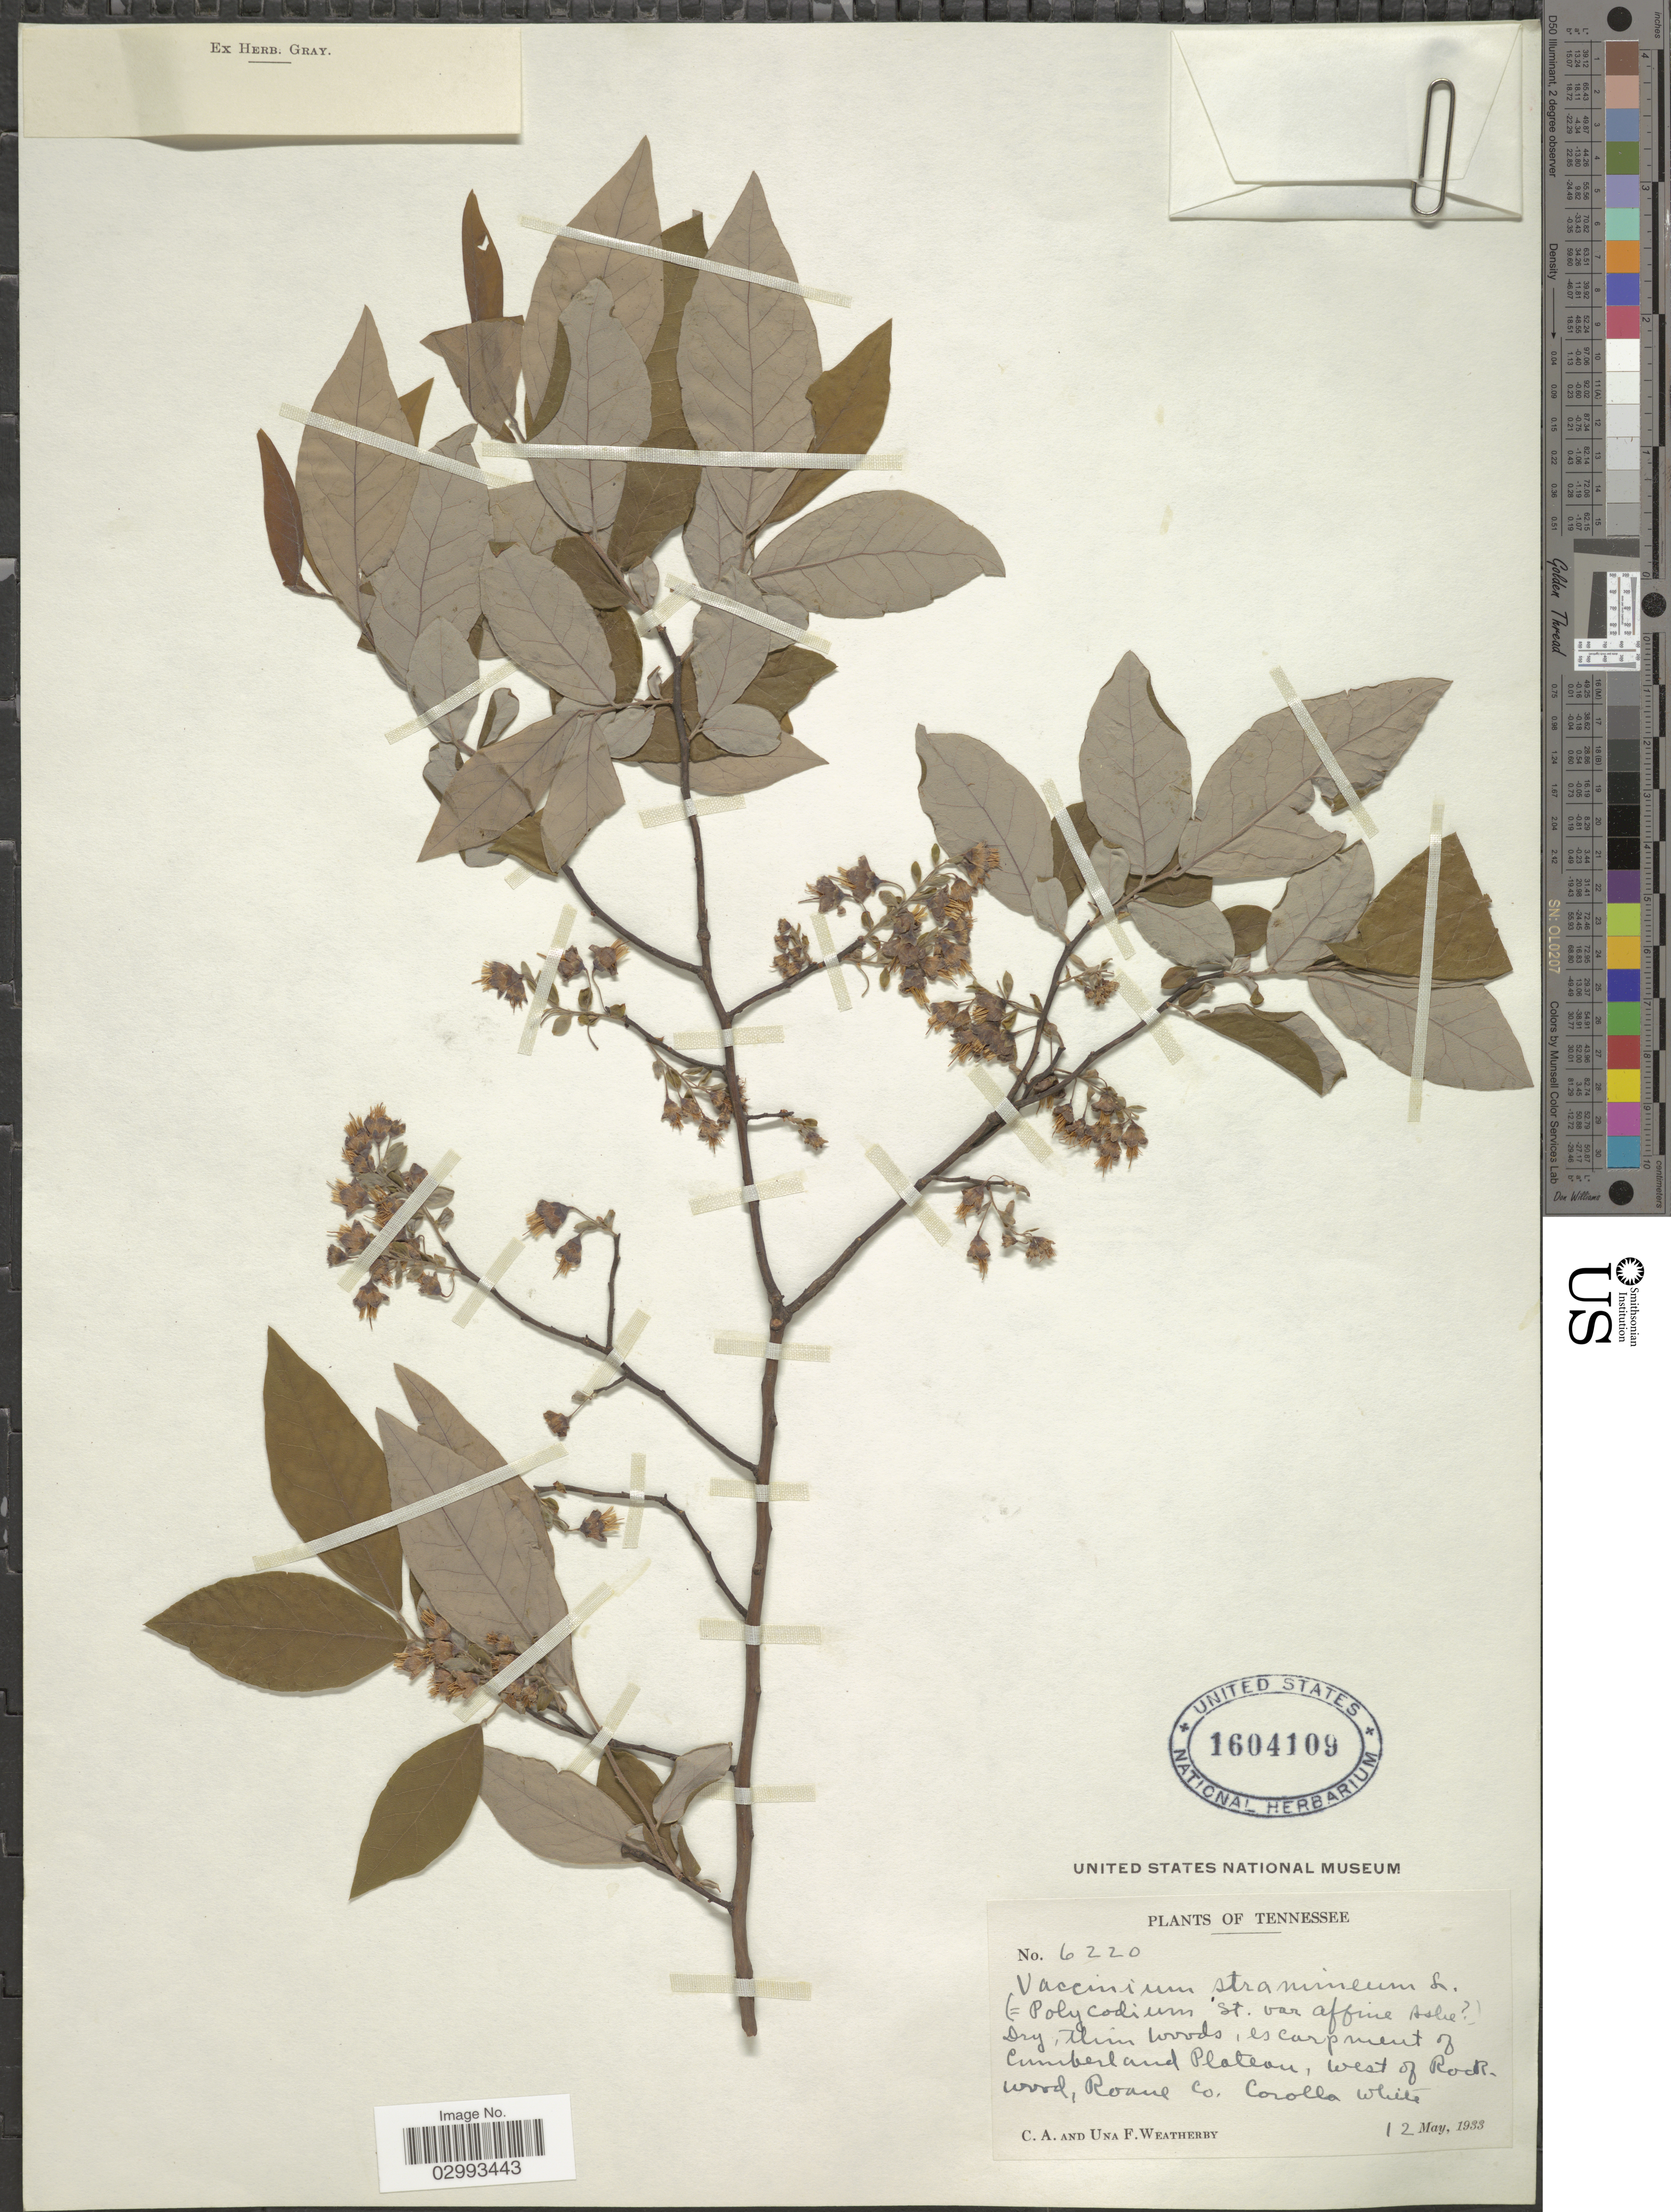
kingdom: Plantae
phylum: Tracheophyta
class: Magnoliopsida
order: Ericales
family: Ericaceae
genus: Polycodium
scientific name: Polycodium stamineum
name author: (L.) Greene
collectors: C. A. Weatherby & U. L. Weatherby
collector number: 6220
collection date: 1933-05-12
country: United States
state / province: Tennessee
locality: Escarpment of Cumberland Plateau, west of Rockwood, Roane Co.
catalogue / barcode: US 1604109